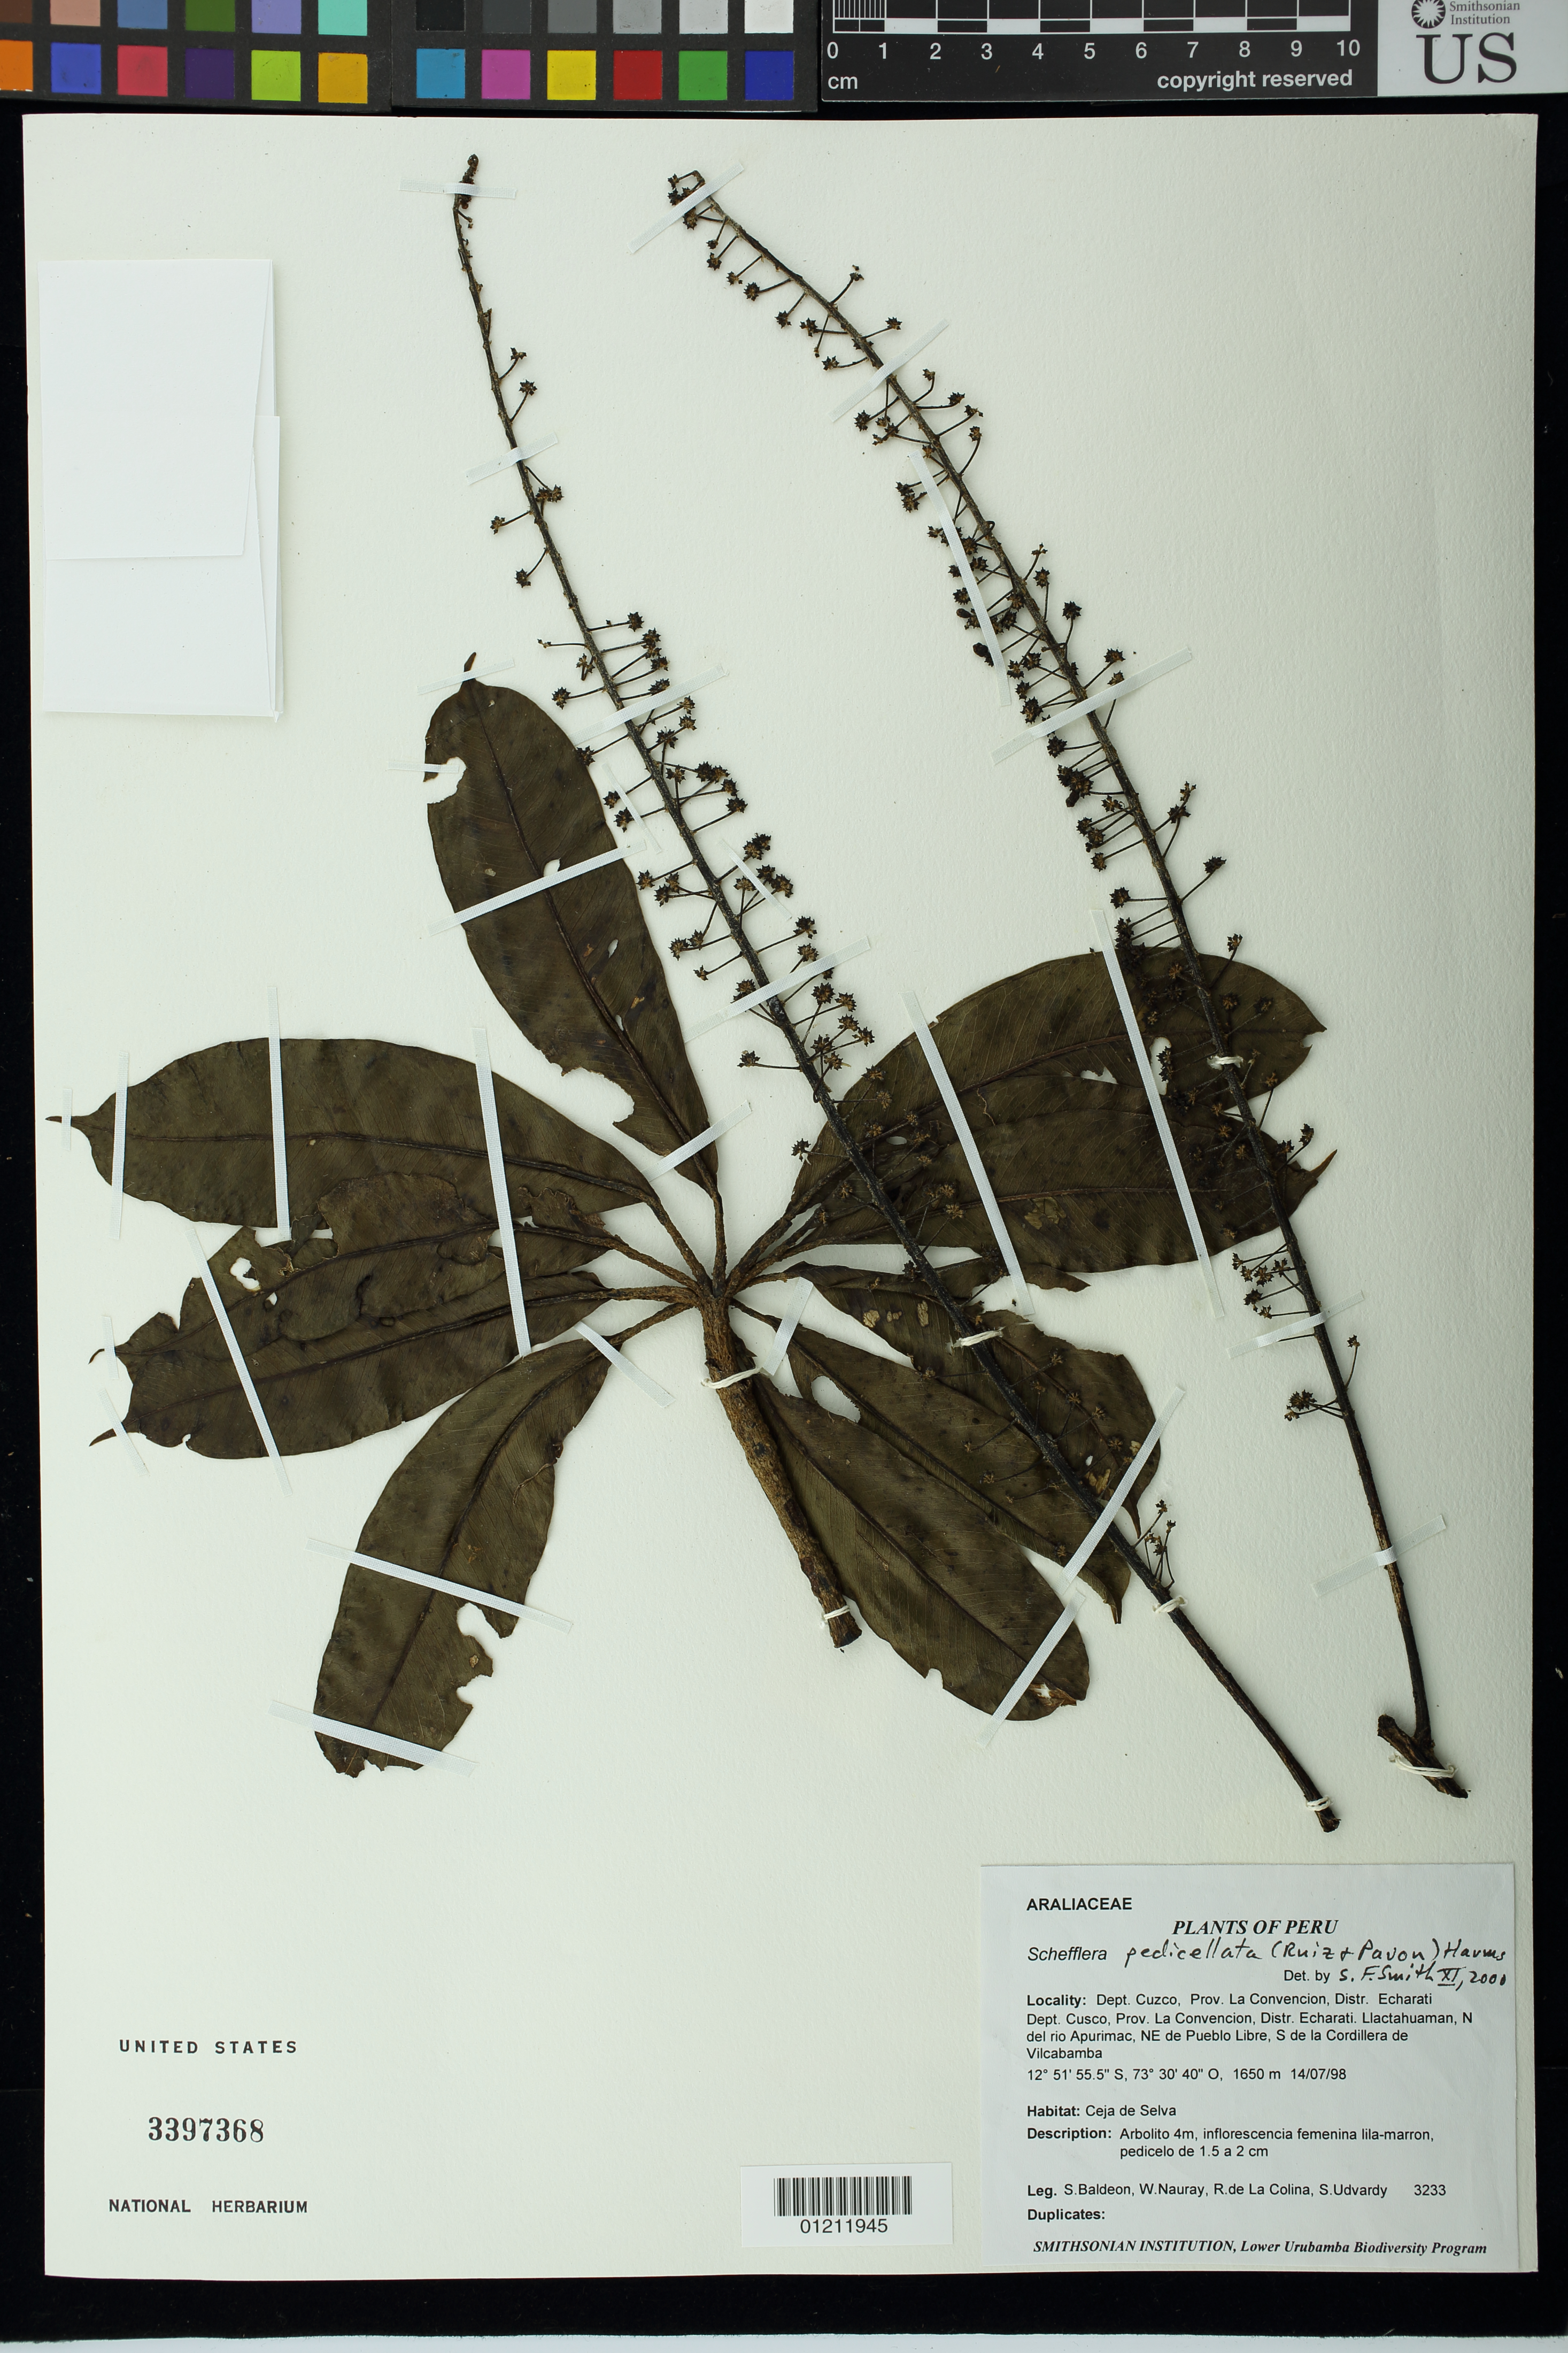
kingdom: Plantae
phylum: Tracheophyta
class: Magnoliopsida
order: Apiales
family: Araliaceae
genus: Schefflera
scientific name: Schefflera pedicellata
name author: (Ruiz & Pav.) Harms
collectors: S. Baldeon, W. Nauray, R. de La Colina & S. Udvardy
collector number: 3233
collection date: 1998-07-14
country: Peru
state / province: Cusco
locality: Prov. La Convencion, Distr. Echarati. Llactahuaman, N del rio Apurimac, NE de Pueblo Libre, S de la Cordillera de Vilcabamba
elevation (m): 1650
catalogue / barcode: US 3397368